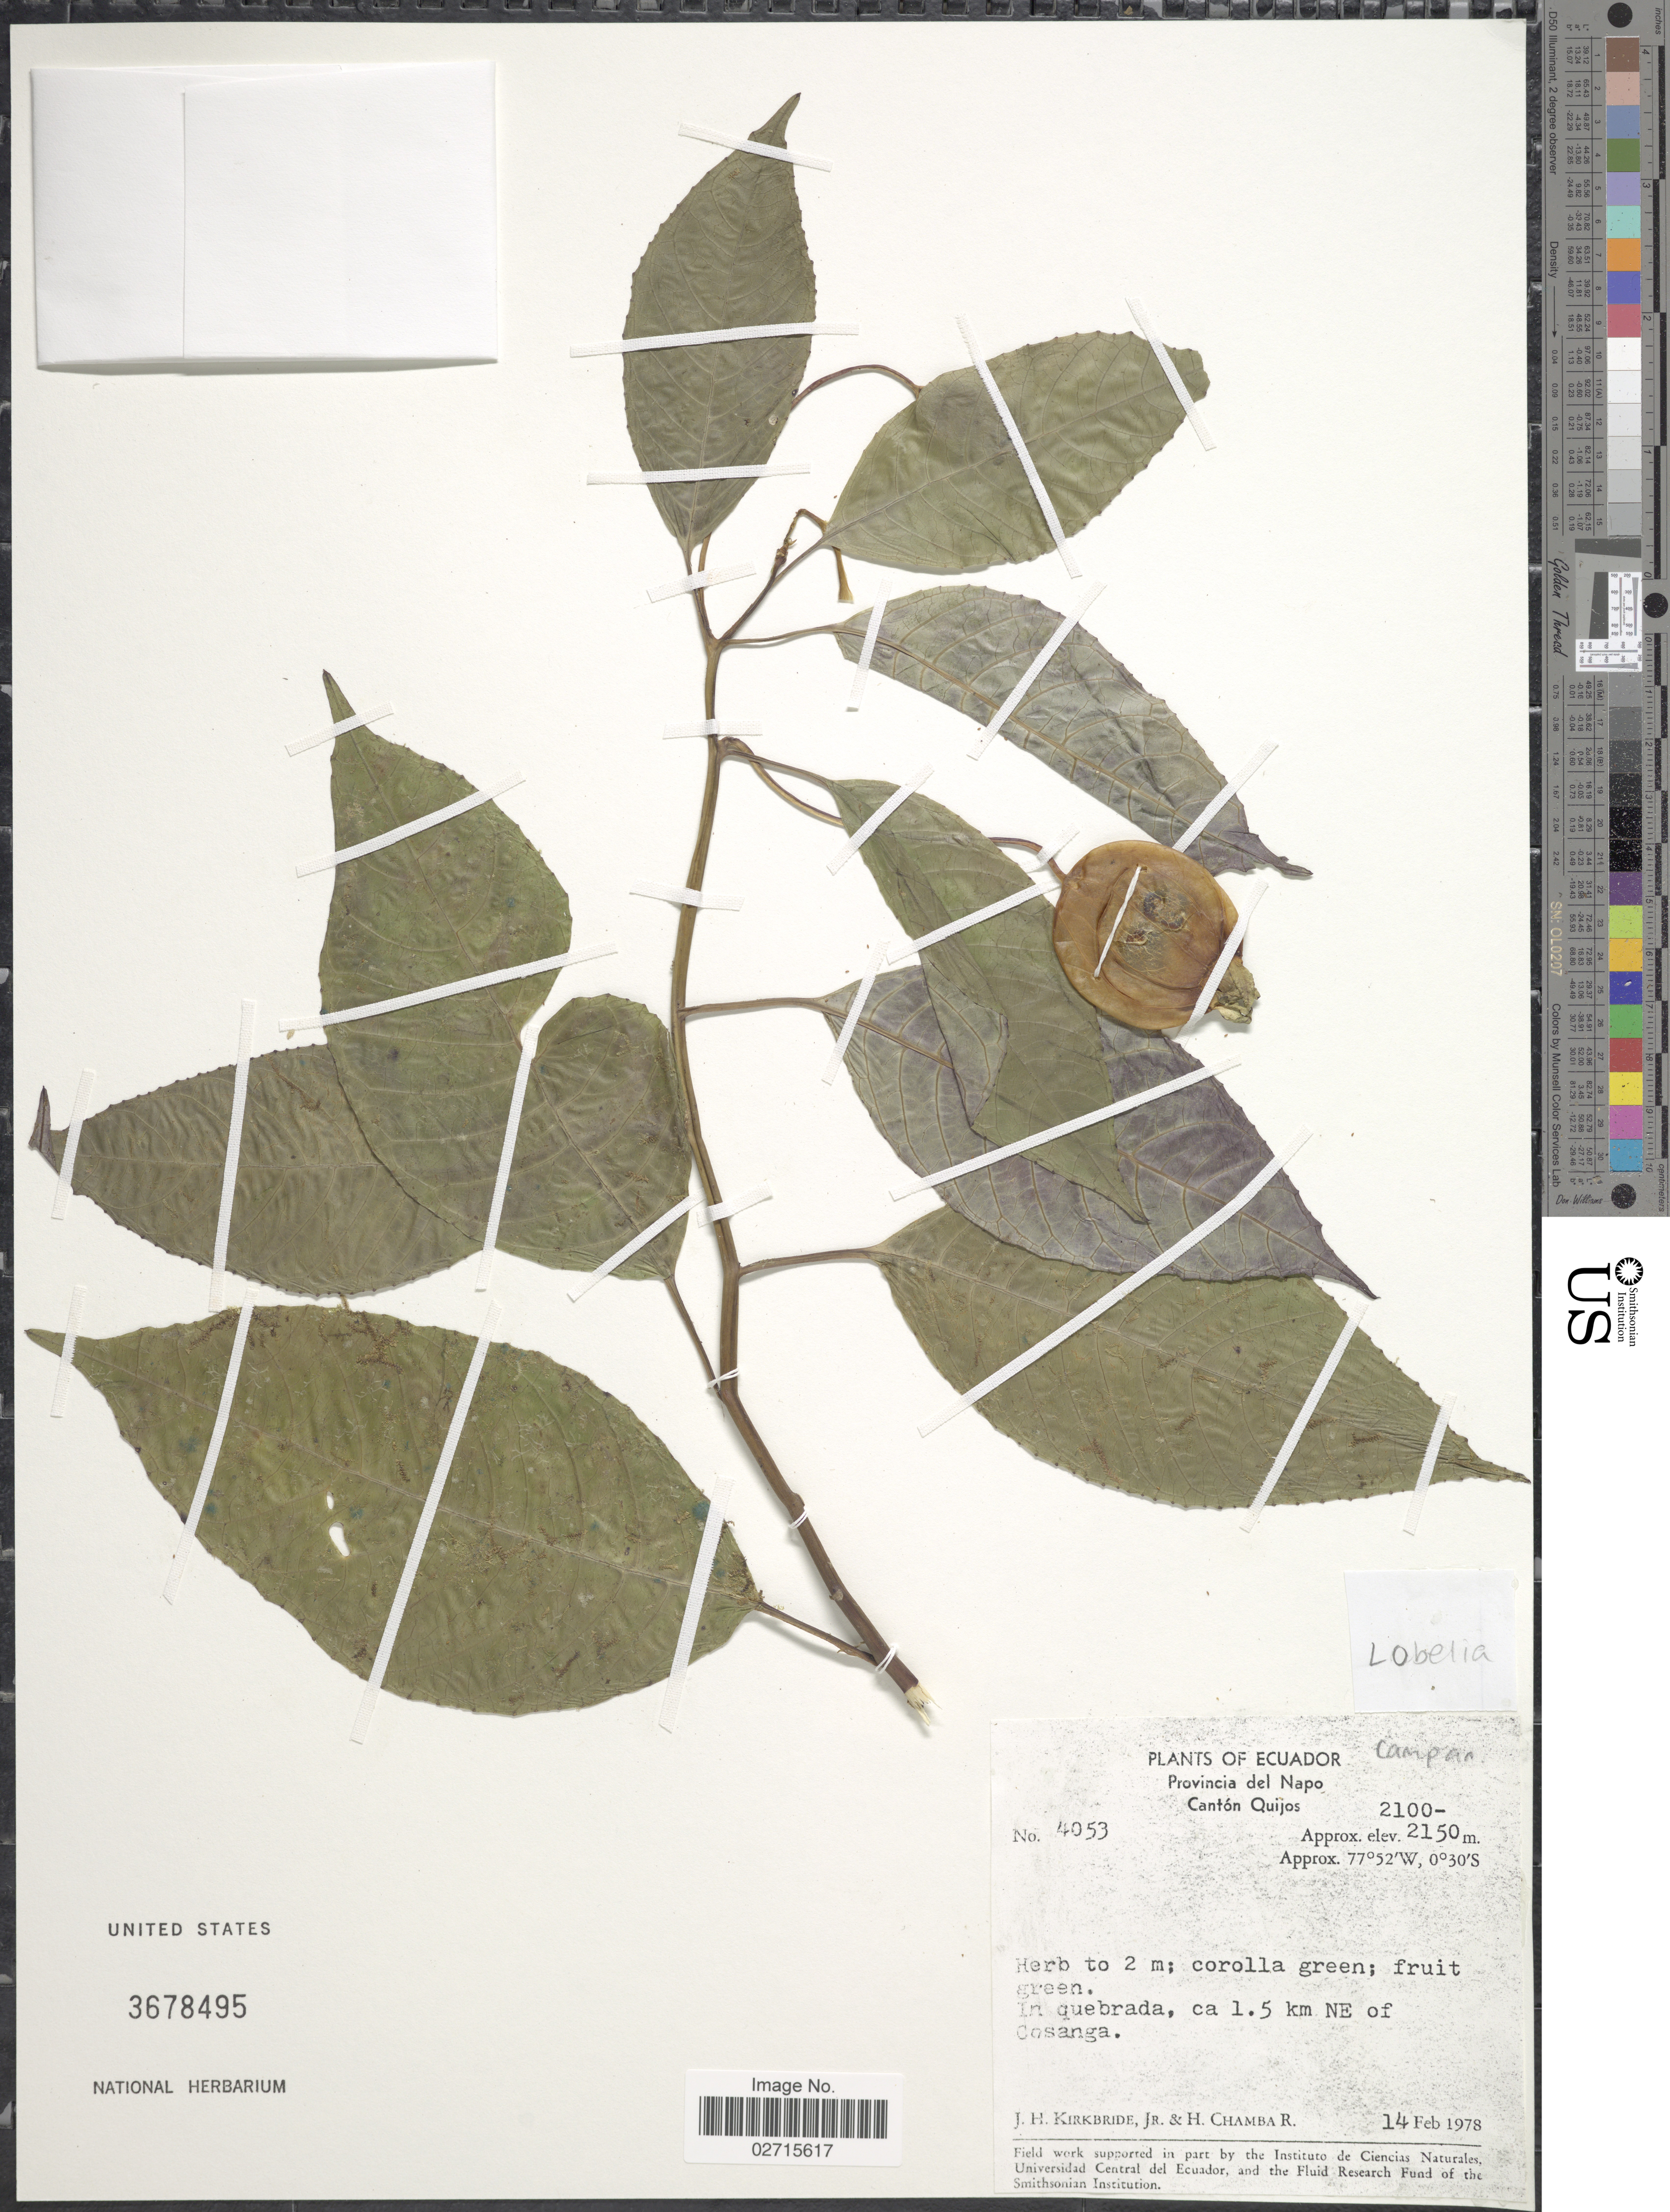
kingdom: Plantae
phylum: Tracheophyta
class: Magnoliopsida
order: Asterales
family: Campanulaceae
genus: Lobelia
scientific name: Lobelia sp.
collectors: J. H. Kirkbride & H. Chamba R.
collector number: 4053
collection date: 1978-02-14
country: Ecuador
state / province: Napo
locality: Canton Quijos, at the Rio Cosanga near Cosanga.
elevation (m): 2100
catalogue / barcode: US 3678495